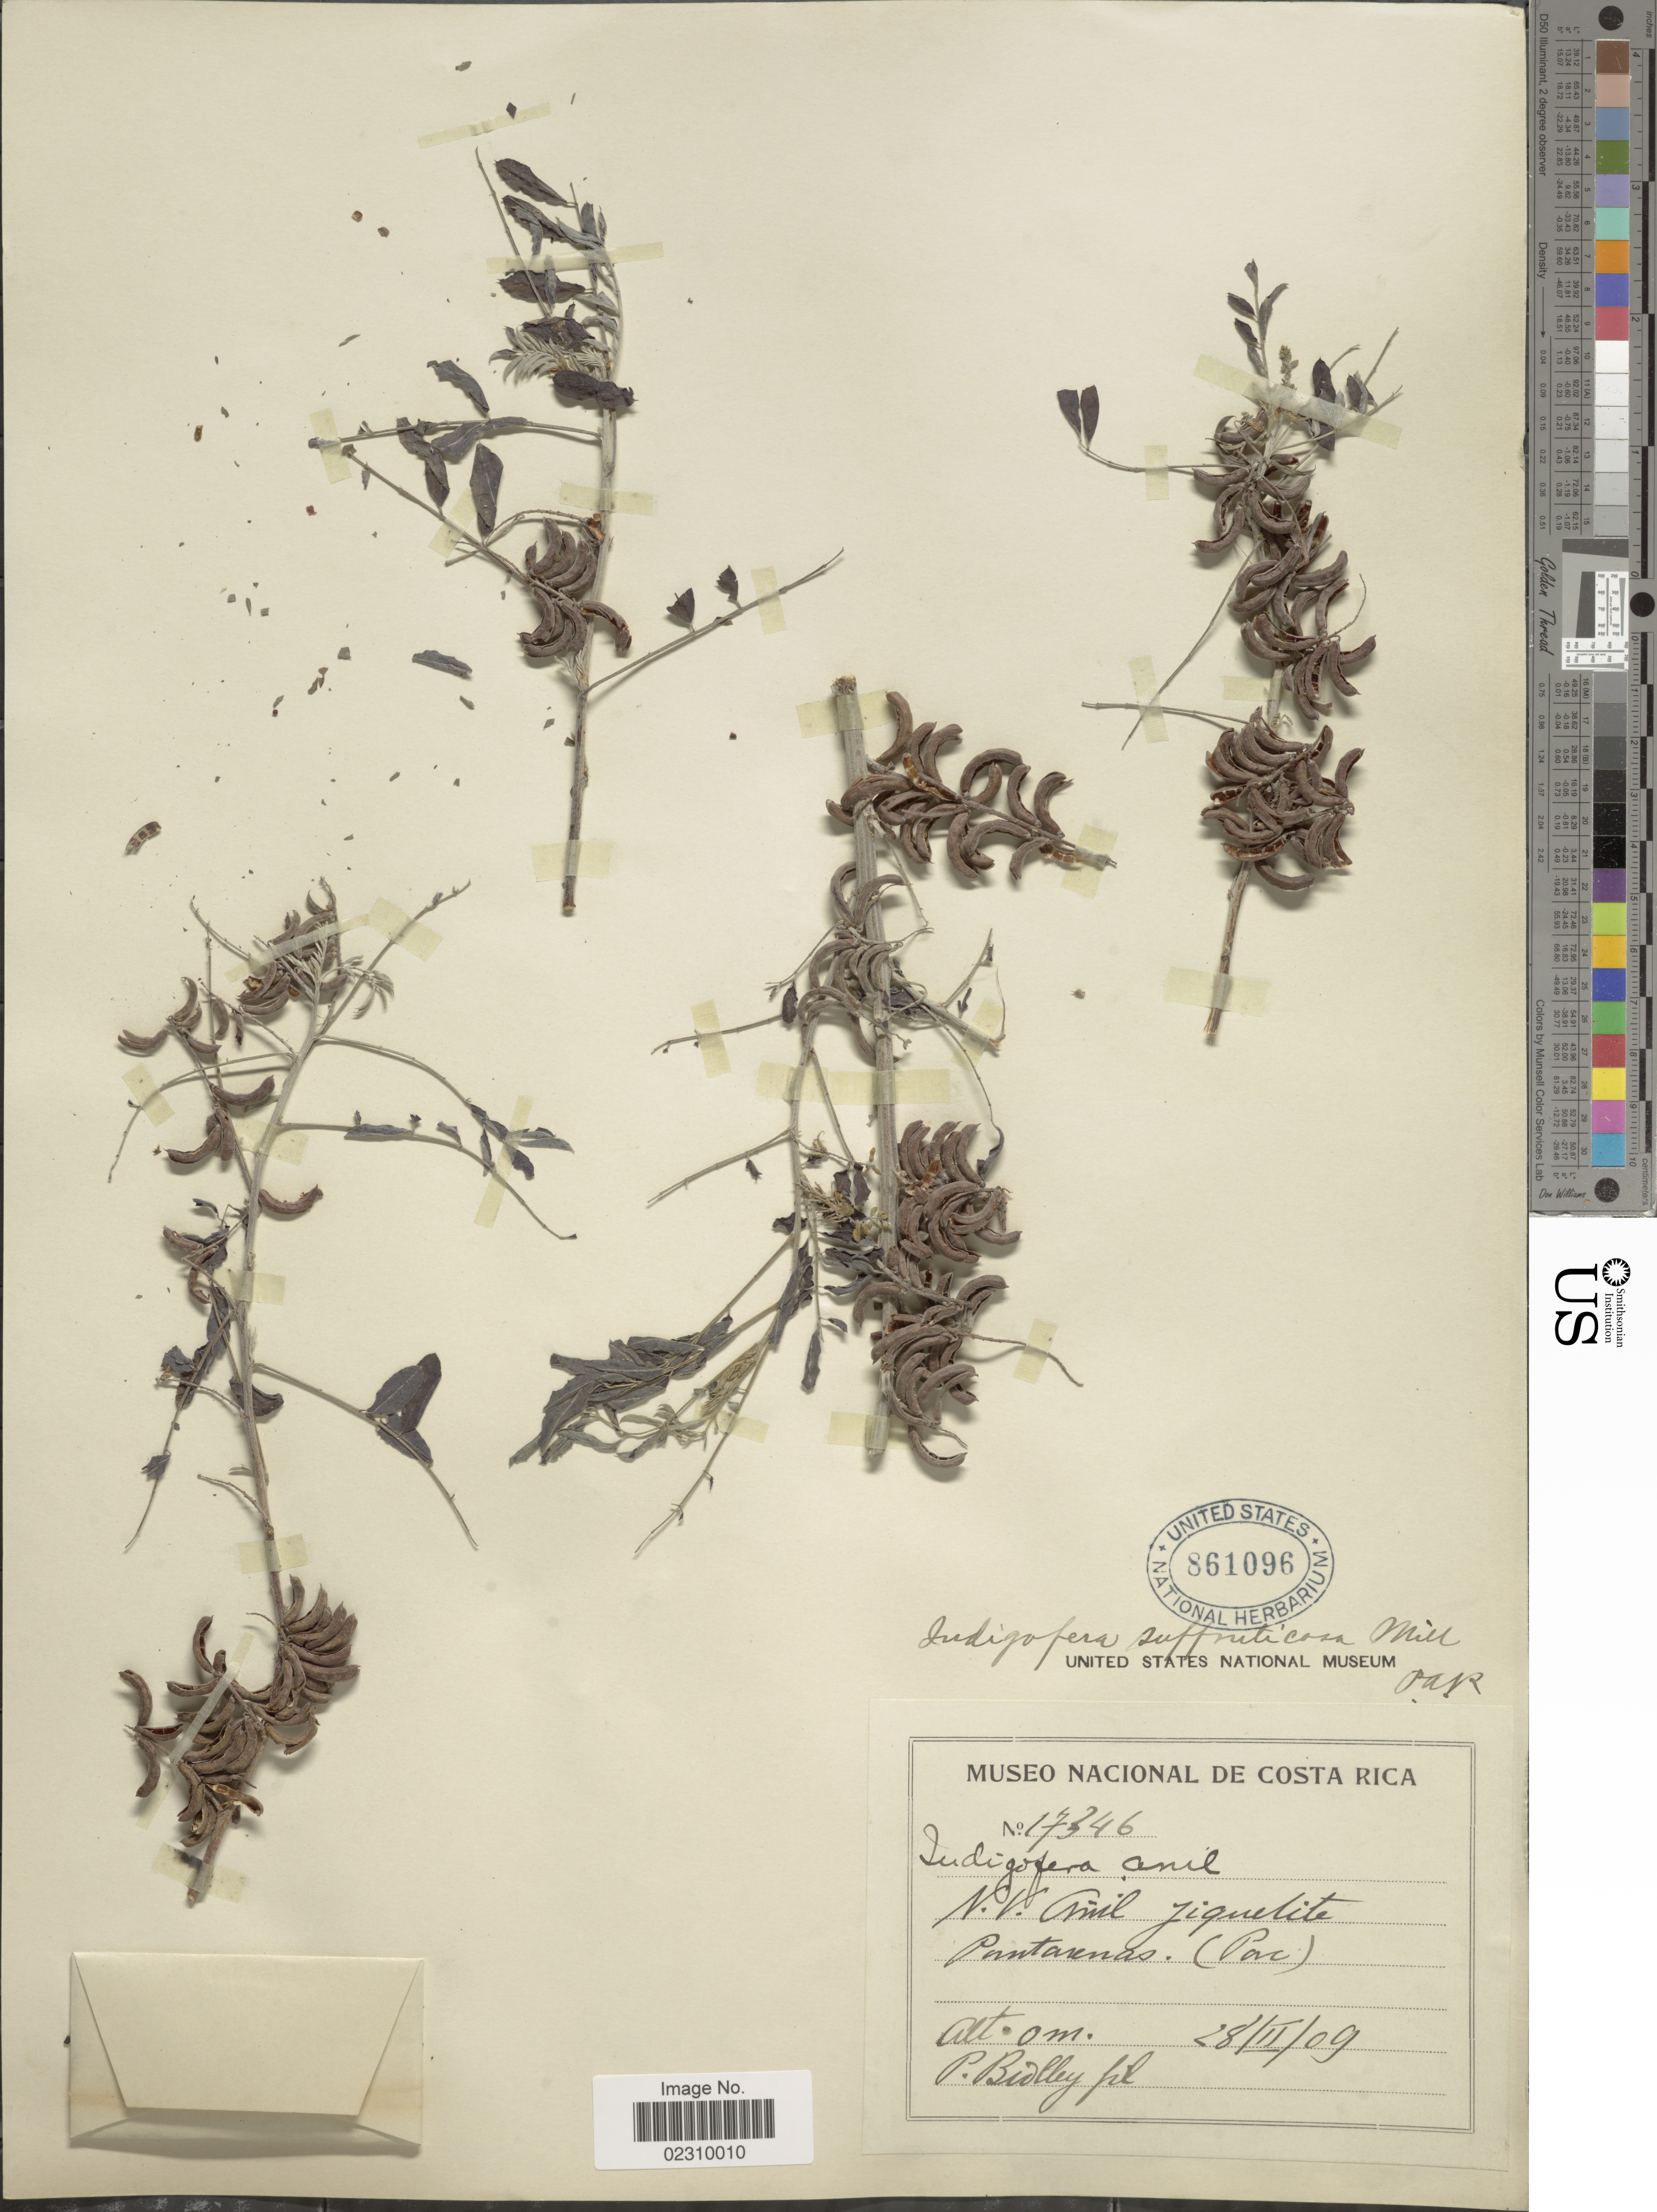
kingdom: Plantae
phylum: Tracheophyta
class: Magnoliopsida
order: Fabales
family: Fabaceae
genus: Indigofera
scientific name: Indigofera suffruticosa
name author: Mill.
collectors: P. Biolley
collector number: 17346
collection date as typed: Transcribed d/m/y: 28/2/9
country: Costa Rica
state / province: Puntarenas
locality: Puntarenas (Pac)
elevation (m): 0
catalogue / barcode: US 861096